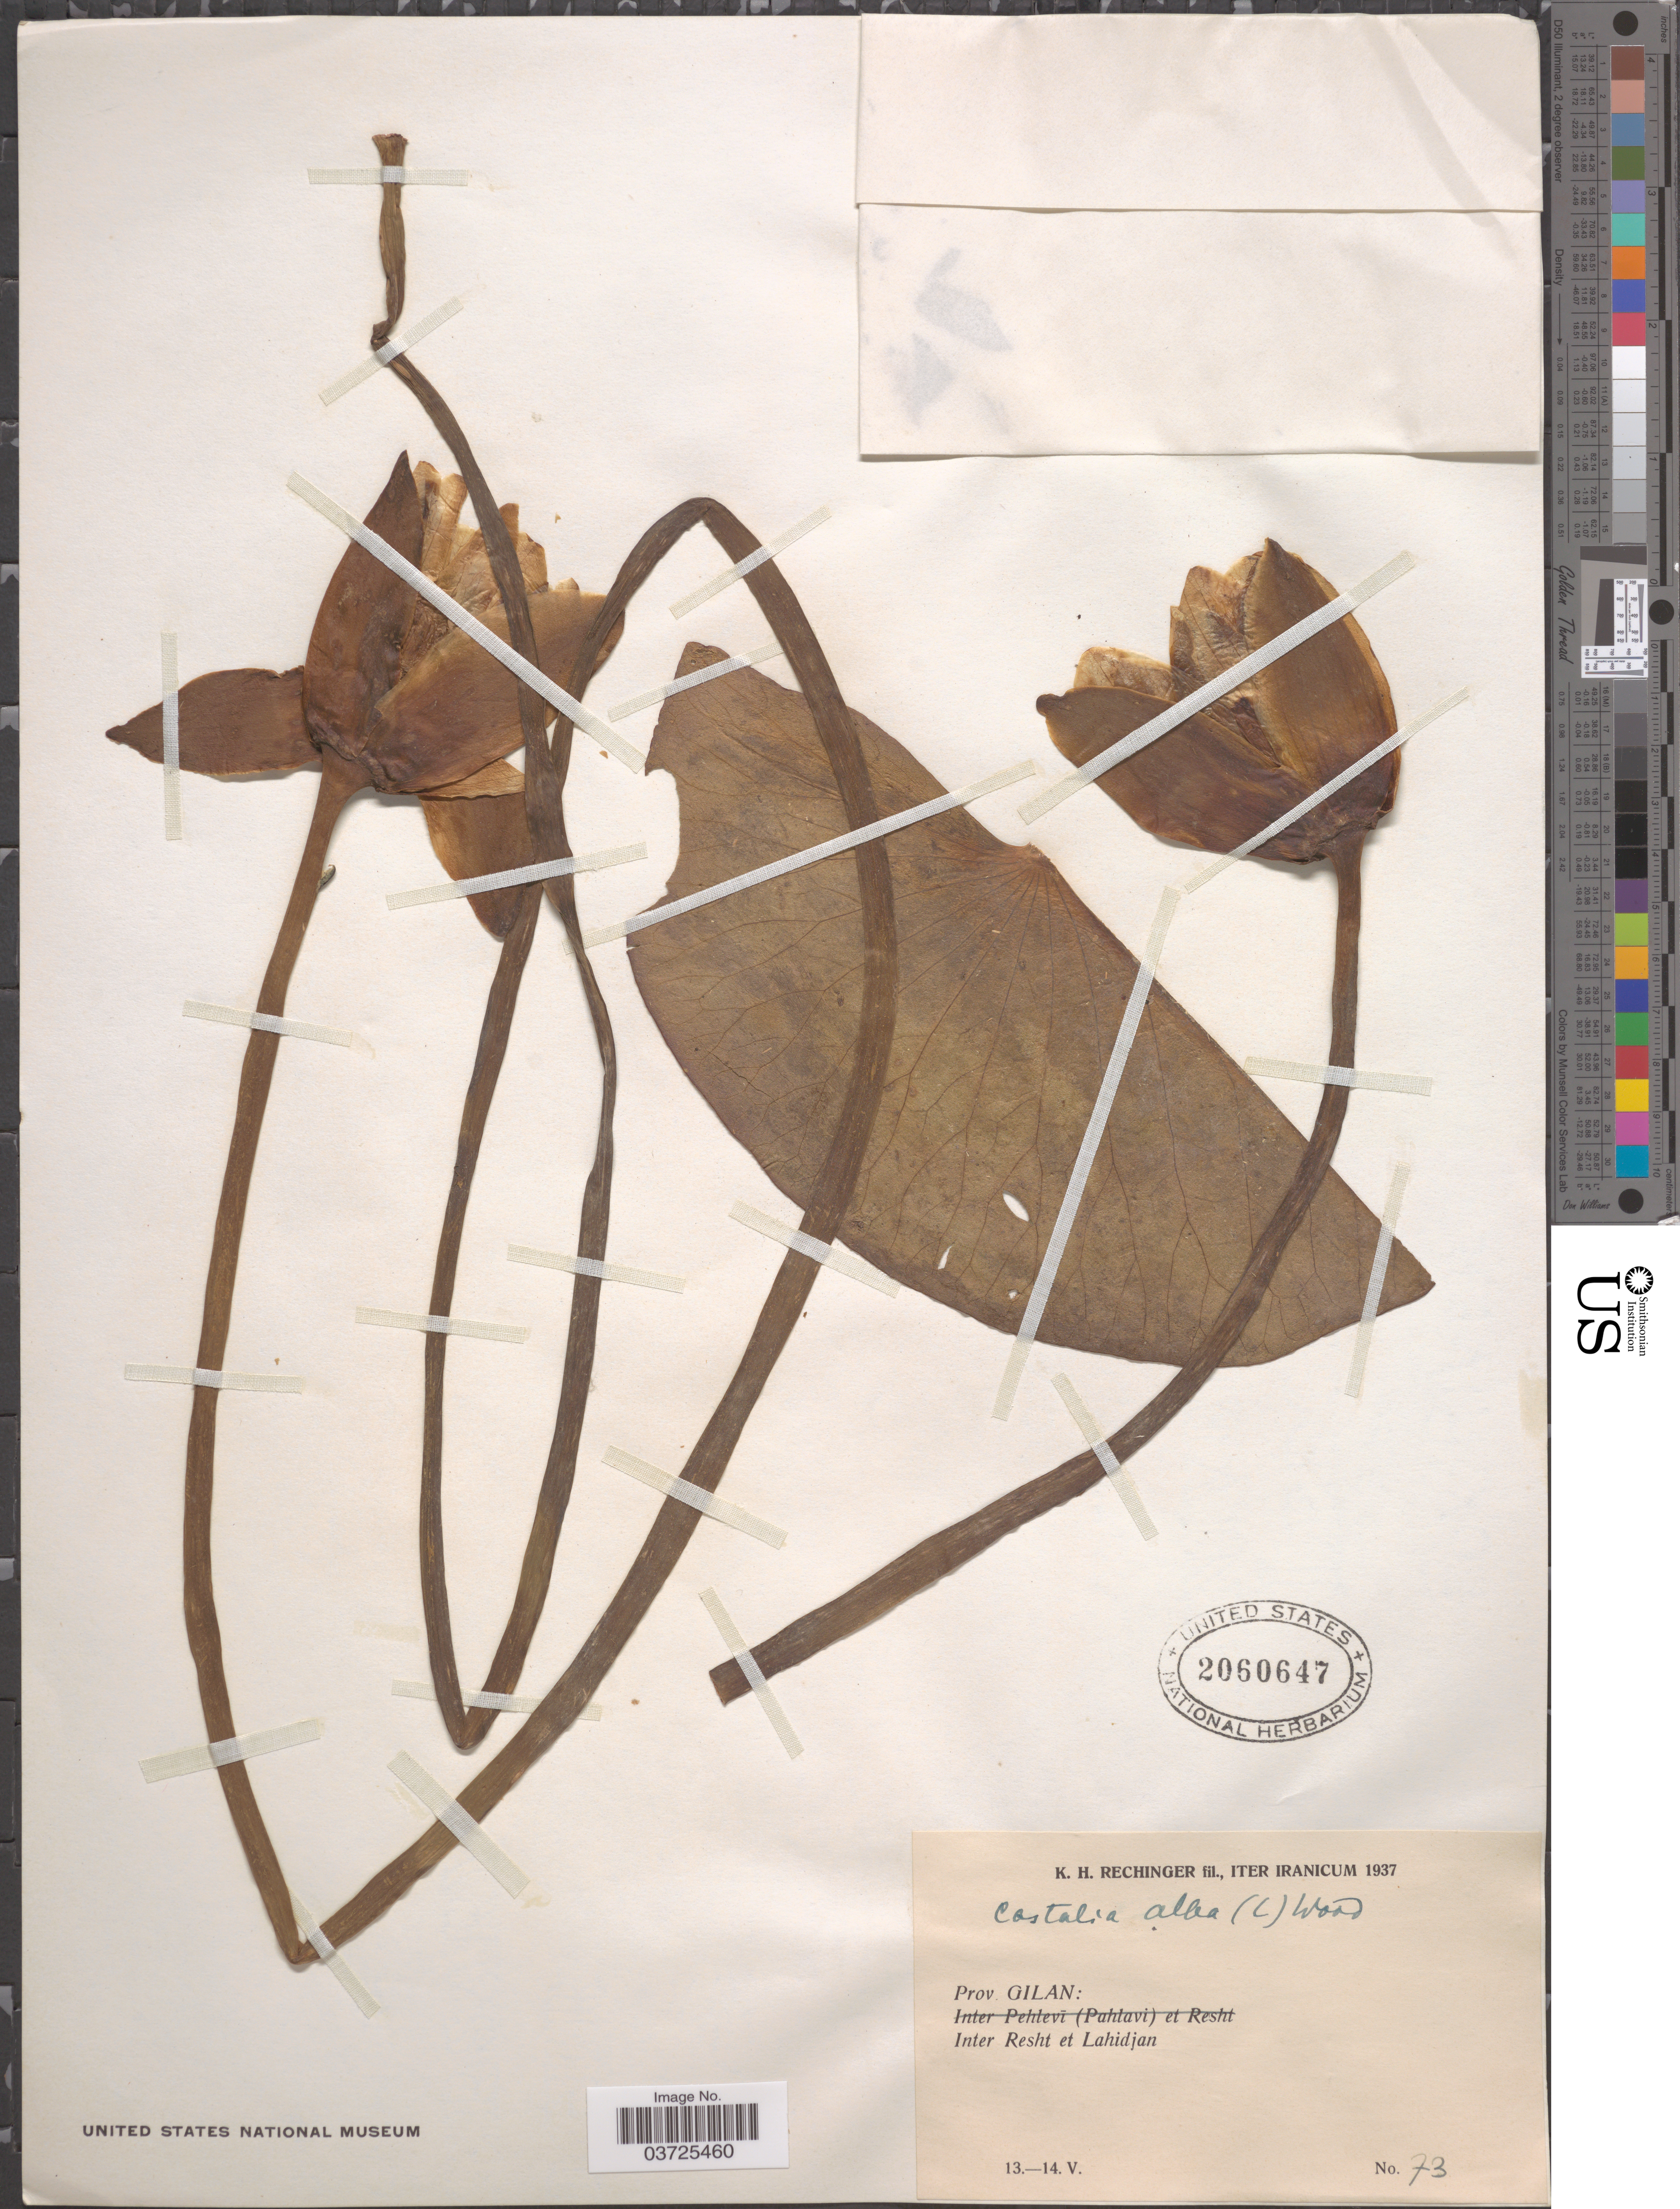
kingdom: Plantae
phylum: Tracheophyta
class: Magnoliopsida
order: Nymphaeales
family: Nymphaeaceae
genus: Nymphaea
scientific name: Nymphaea alba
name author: L.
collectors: K. H. Rechinger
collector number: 73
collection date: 1937-05-13/1937-05-14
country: Iran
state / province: Gilan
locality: Inter Resht et Lahidjan.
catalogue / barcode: US 2060647